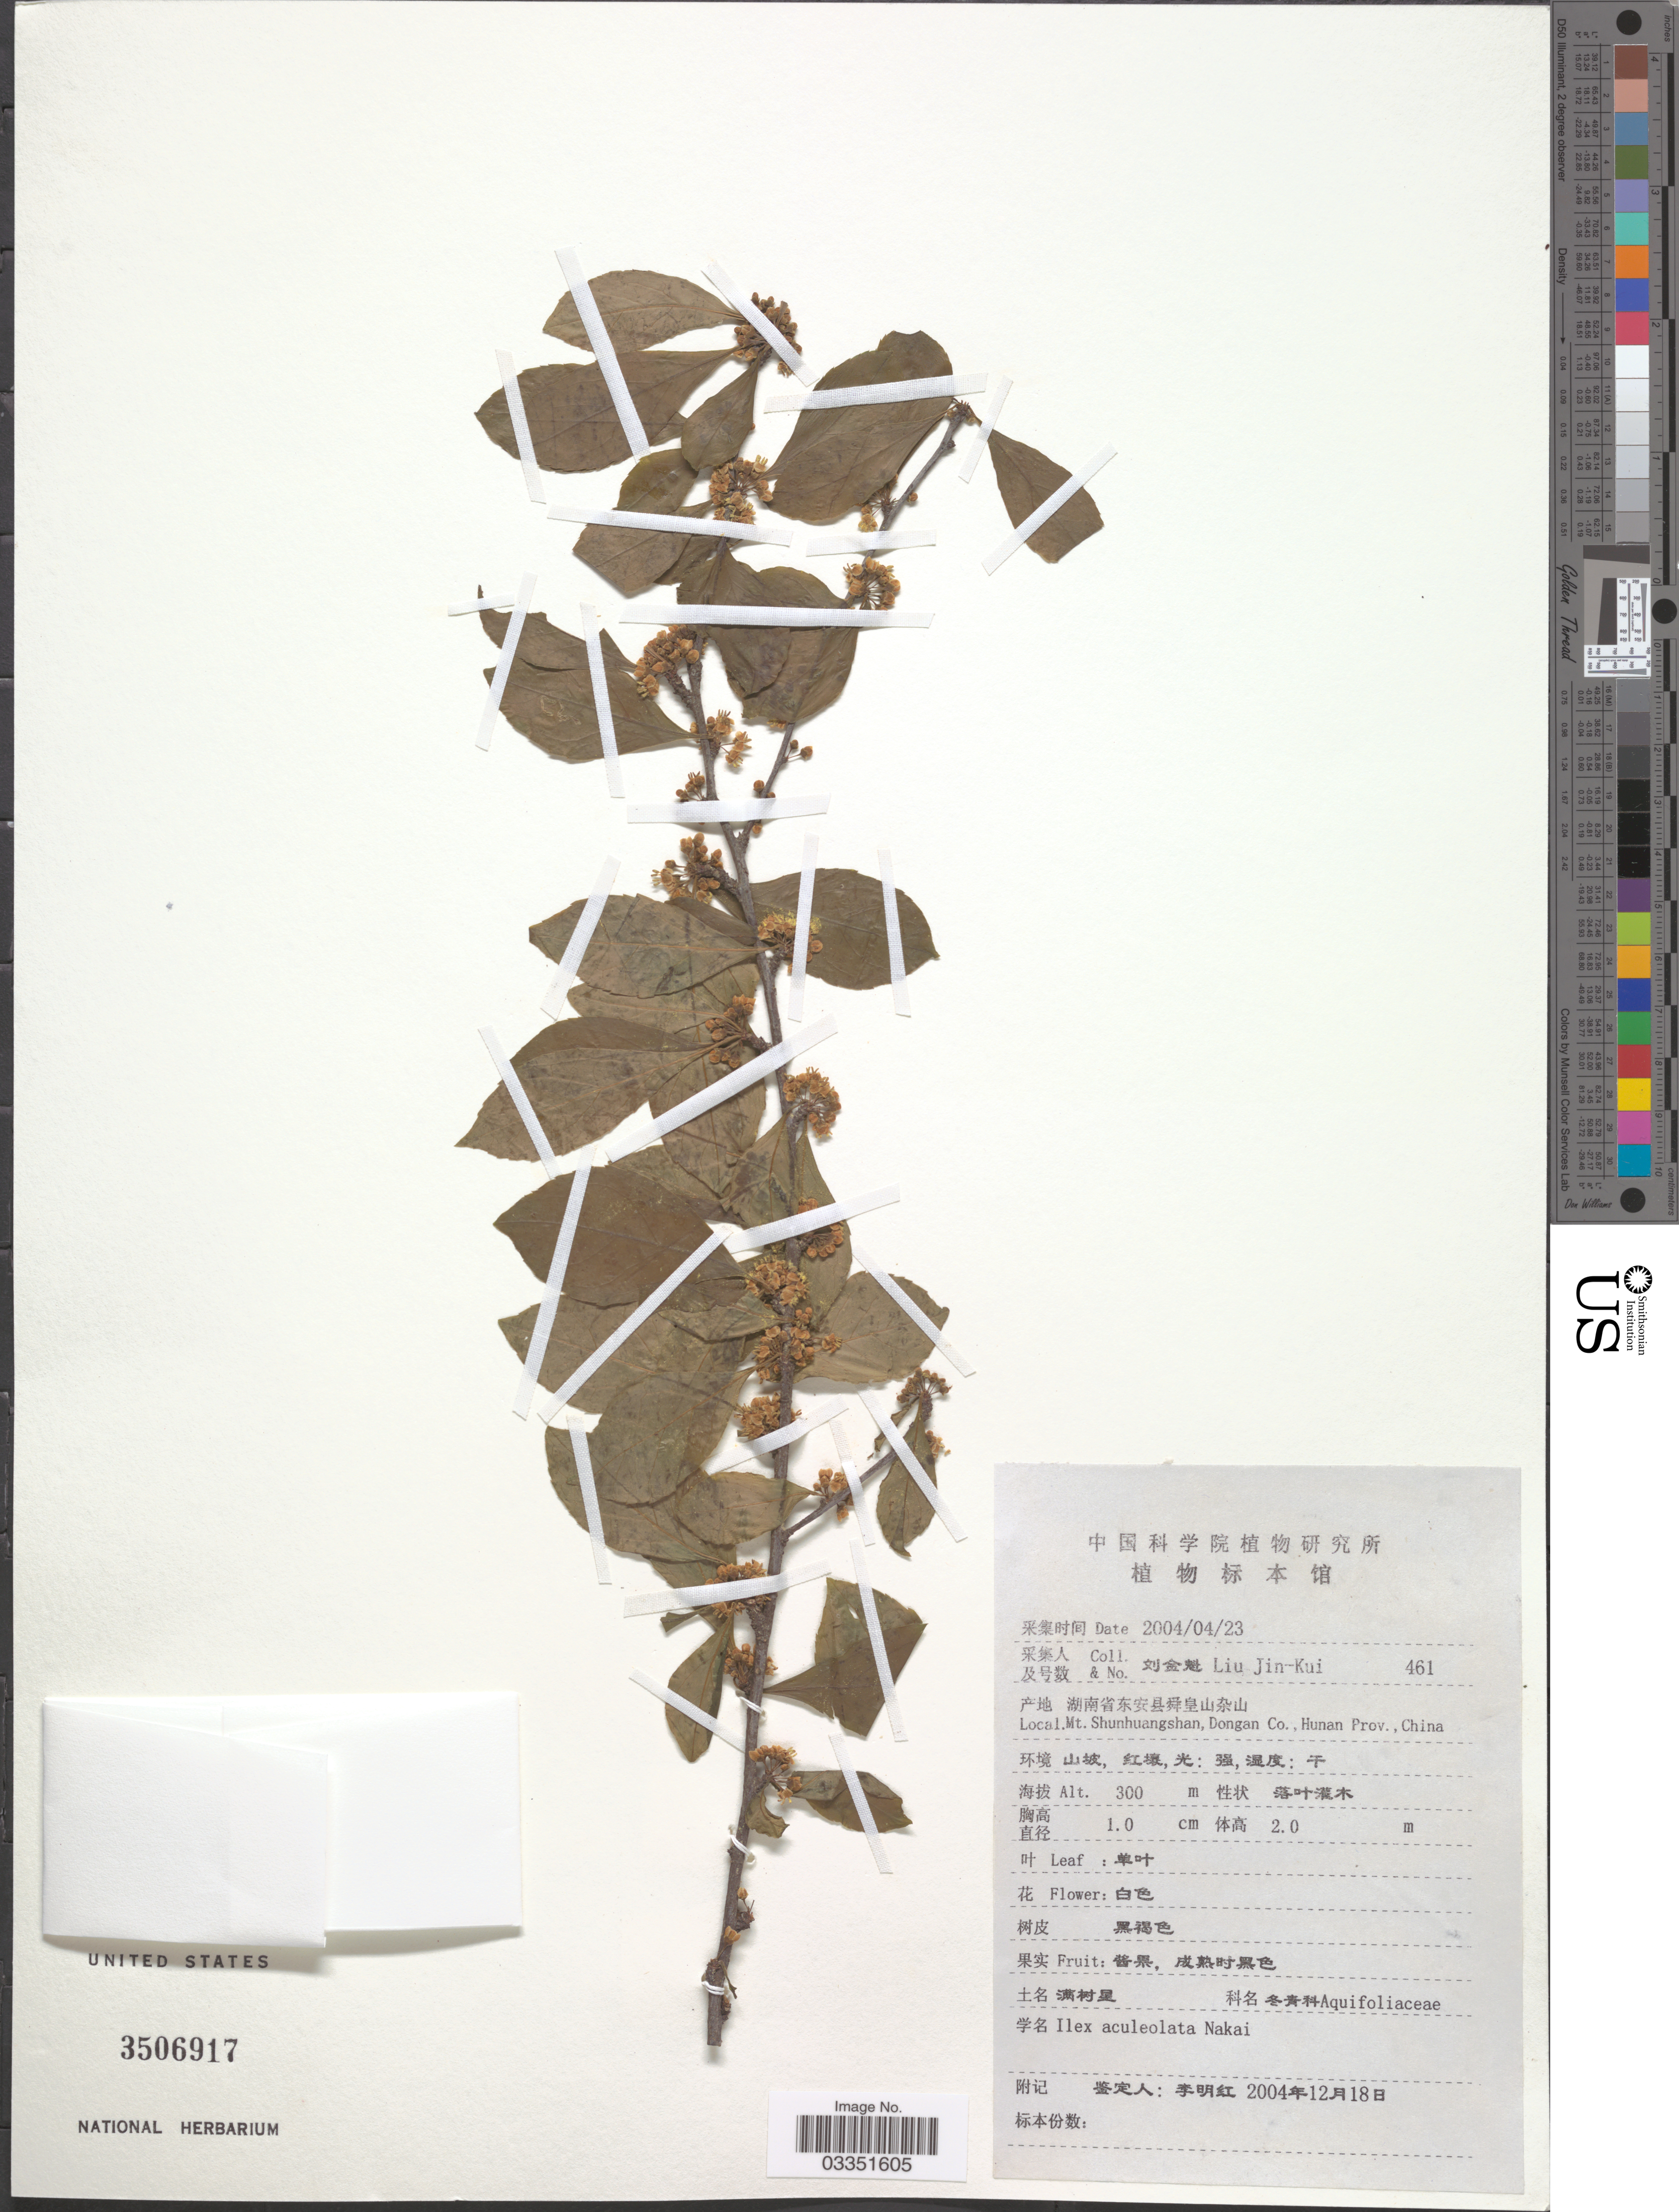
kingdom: Plantae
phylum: Tracheophyta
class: Magnoliopsida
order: Aquifoliales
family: Aquifoliaceae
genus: Ilex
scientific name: Ilex acutidenticulata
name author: Steyerm.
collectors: Liu Jin-Kui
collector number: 461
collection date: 2004-04-23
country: China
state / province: Hunan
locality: Mt. Shunhuangshan, Dongan Co.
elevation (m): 300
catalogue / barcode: US 3506917